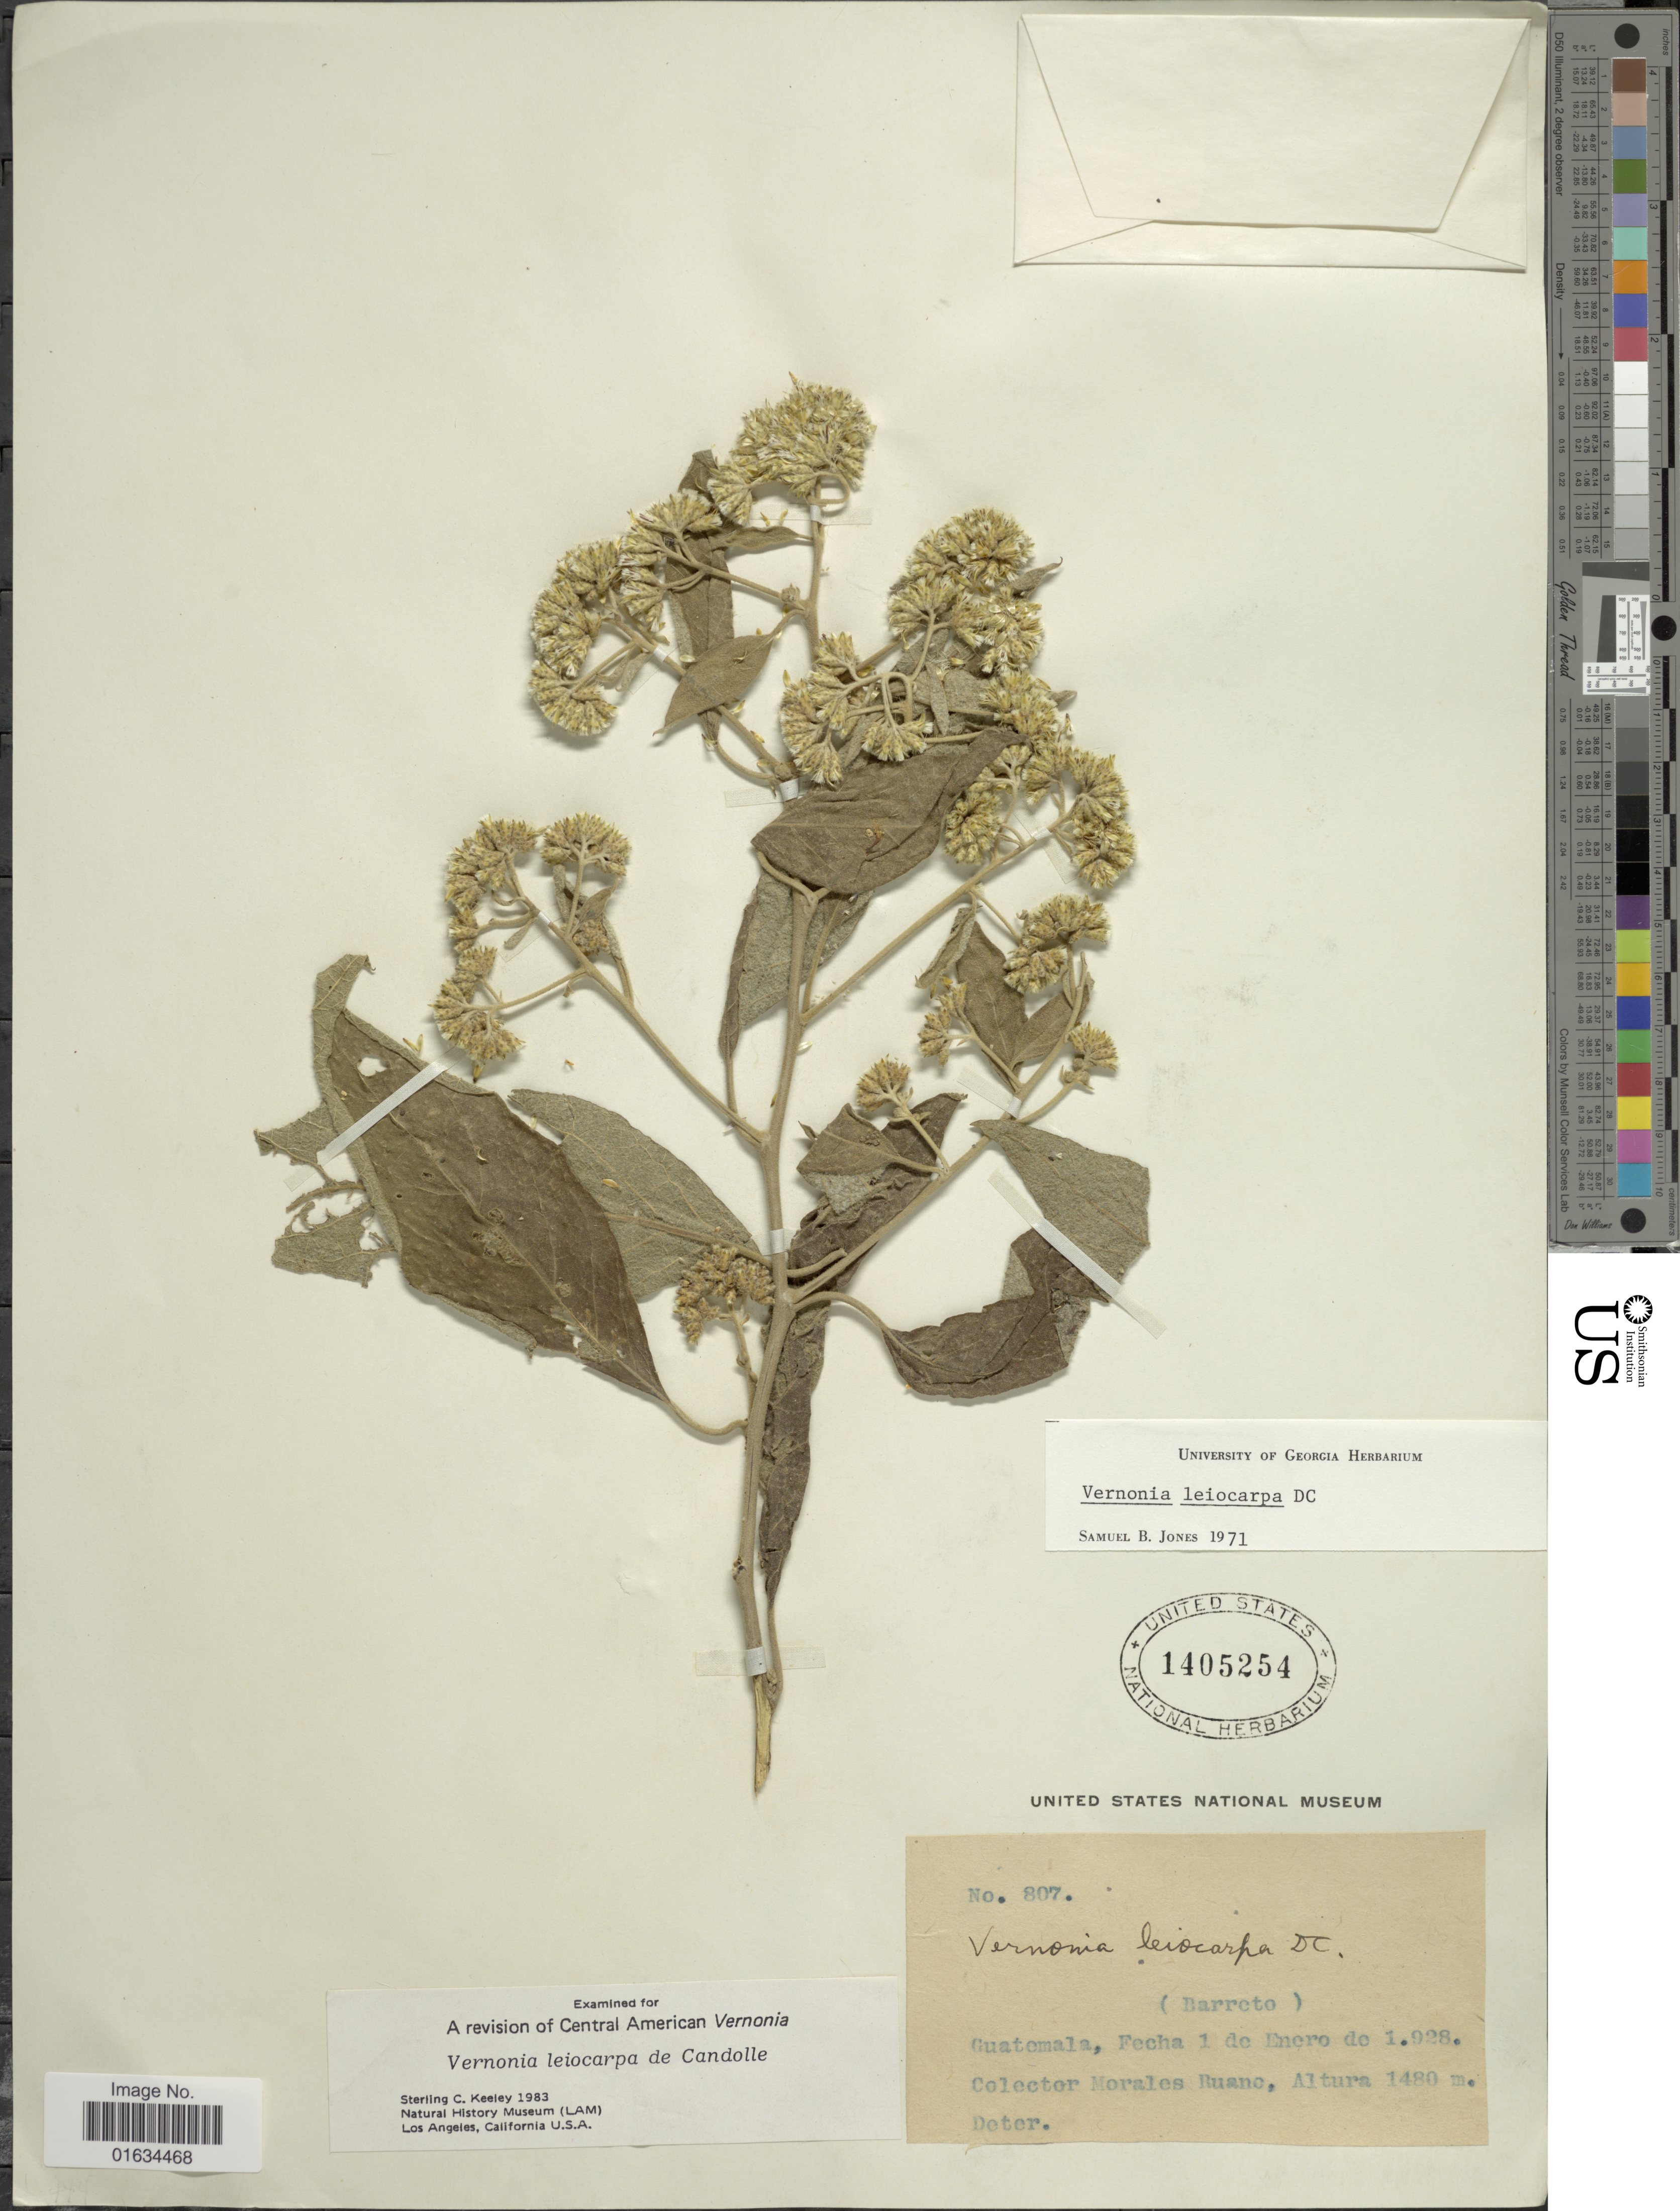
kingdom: Plantae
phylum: Tracheophyta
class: Magnoliopsida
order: Asterales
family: Asteraceae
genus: Eremosis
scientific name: Eremosis leiocarpa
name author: (DC.) Gleason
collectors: J. Morales R.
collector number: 807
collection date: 1928-01-01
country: Guatemala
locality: Barreto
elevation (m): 1480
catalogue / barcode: US 1405254